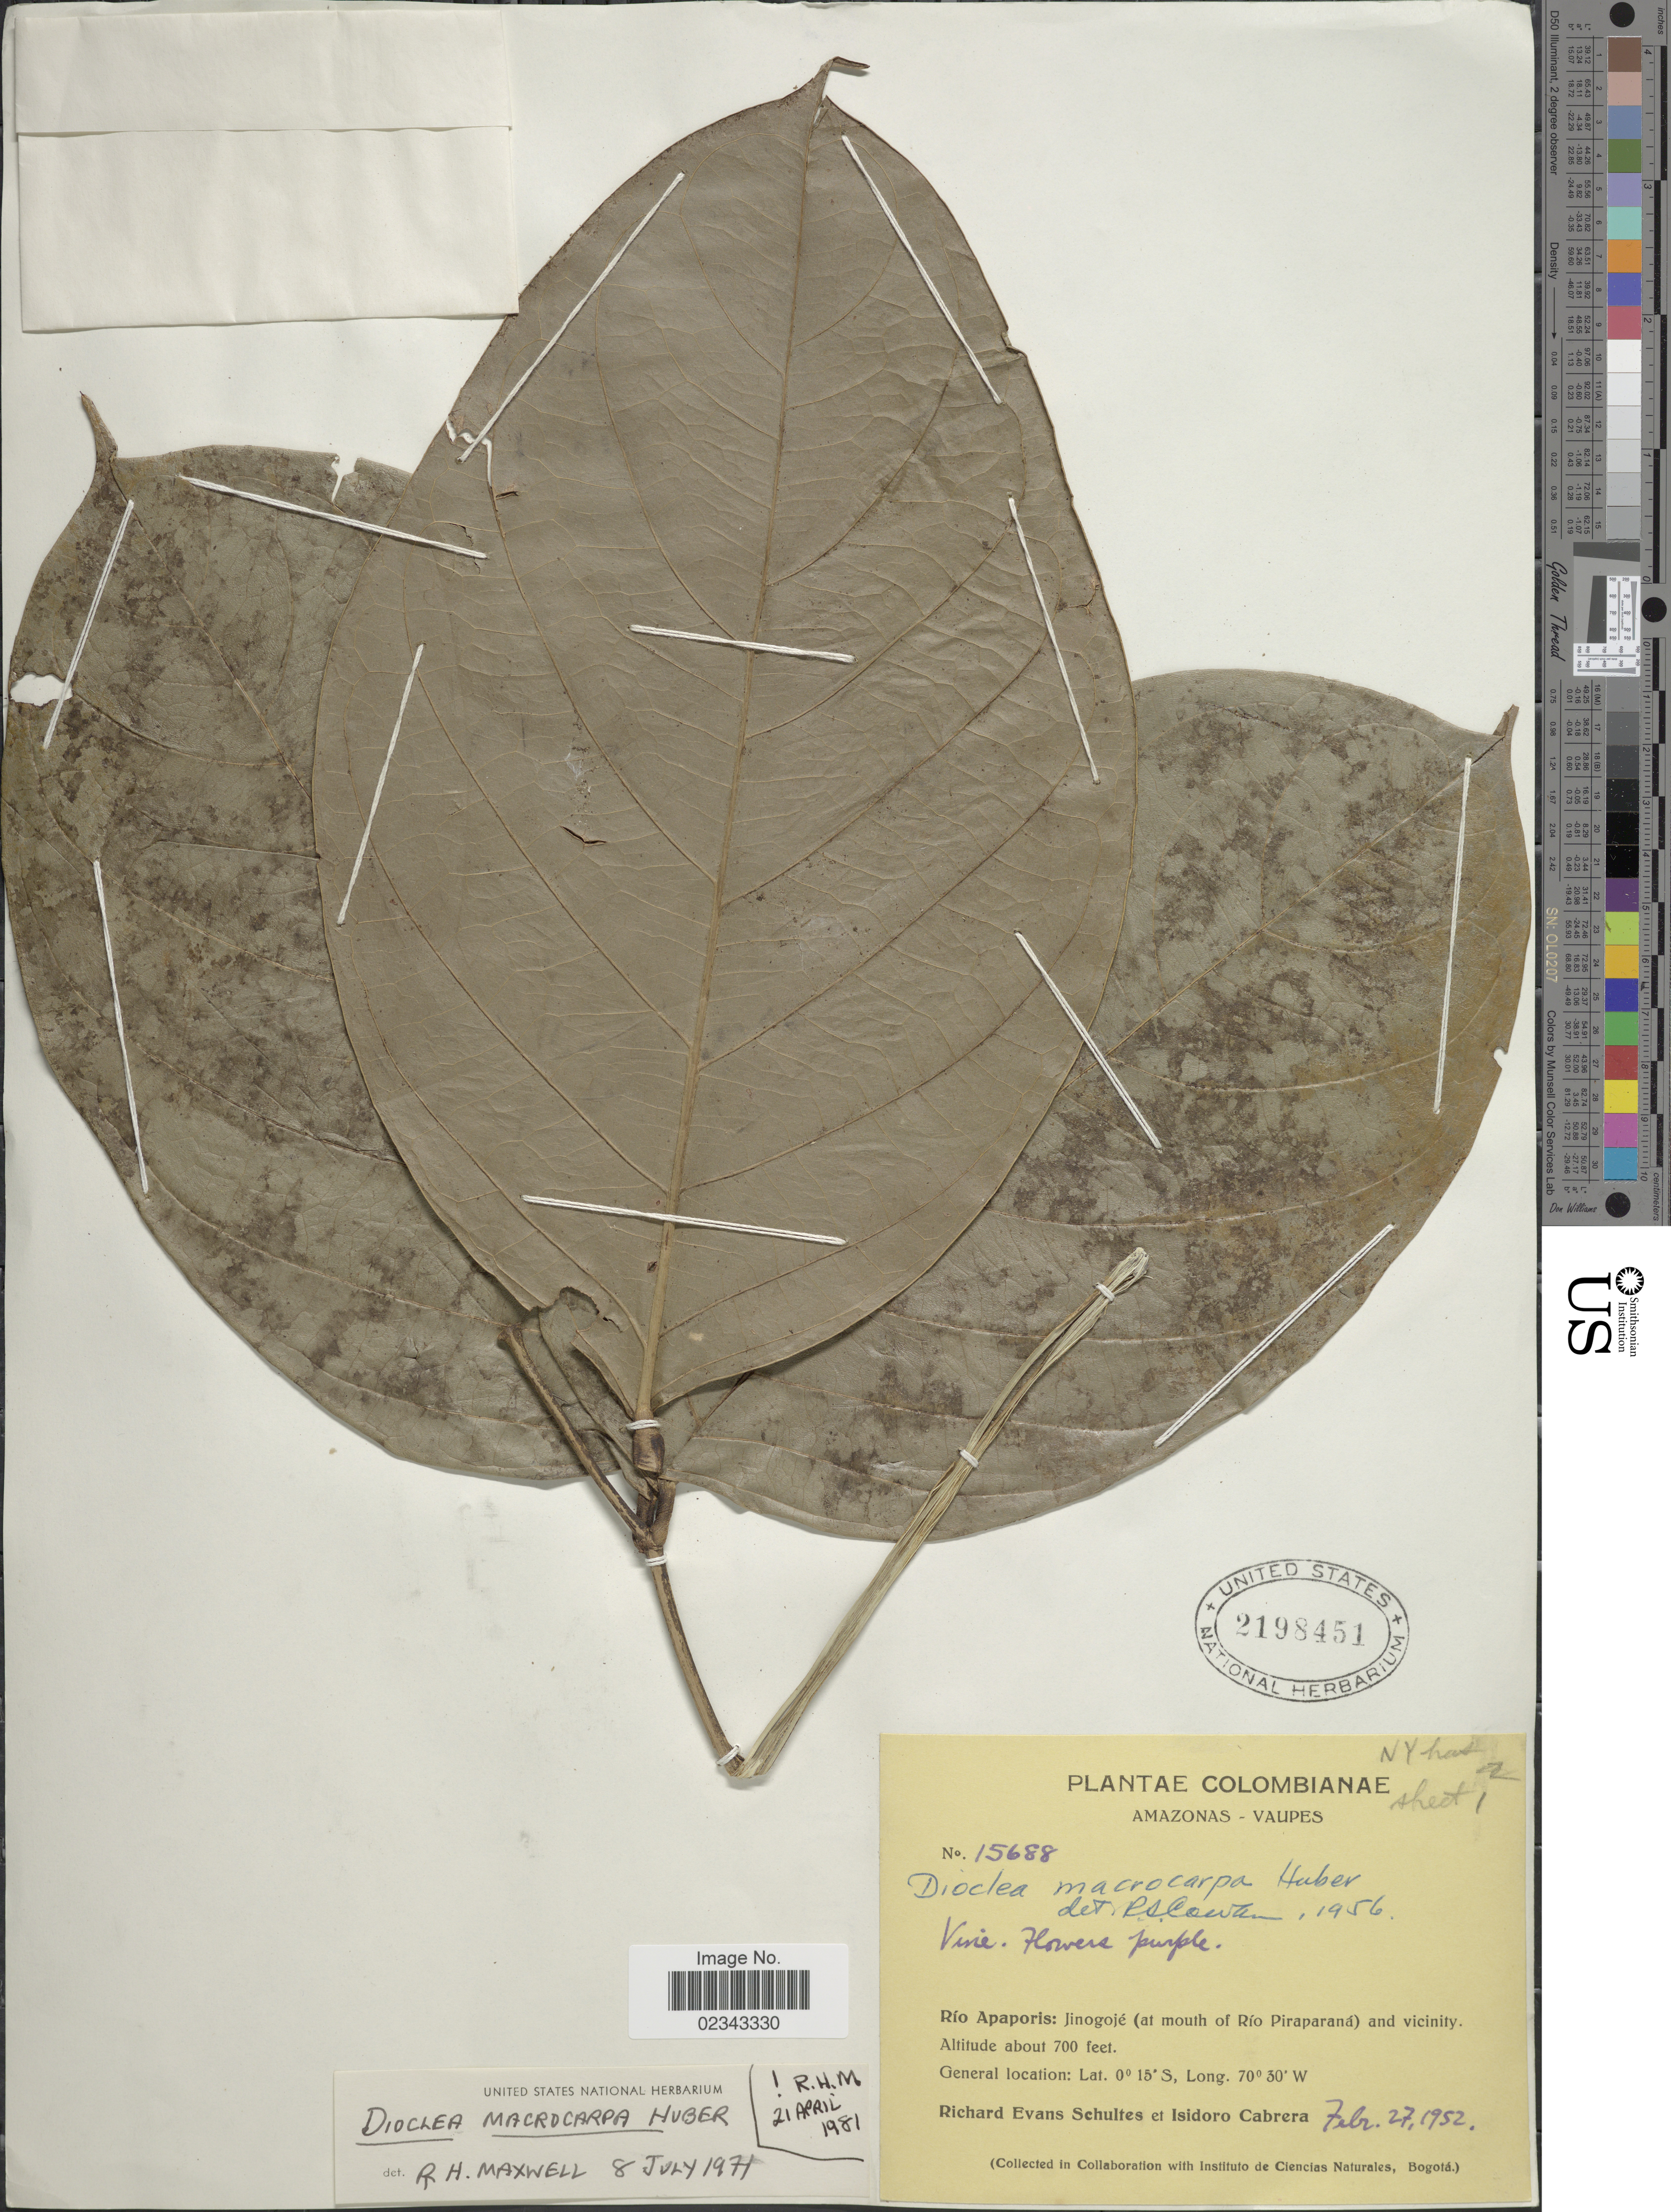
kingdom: Plantae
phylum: Tracheophyta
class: Magnoliopsida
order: Fabales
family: Fabaceae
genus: Macropsychanthus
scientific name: Macropsychanthus macrocarpus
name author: (Huber) L.P. Queiroz & Snak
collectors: R. E. Schultes & I. Cabrera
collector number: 15688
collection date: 1952-02-27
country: Colombia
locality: Amazonas - Vaupes, Río Apaporis: Jinogojé (at mouth of Río Piraparaná) and vicinity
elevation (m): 213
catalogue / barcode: US 2198451